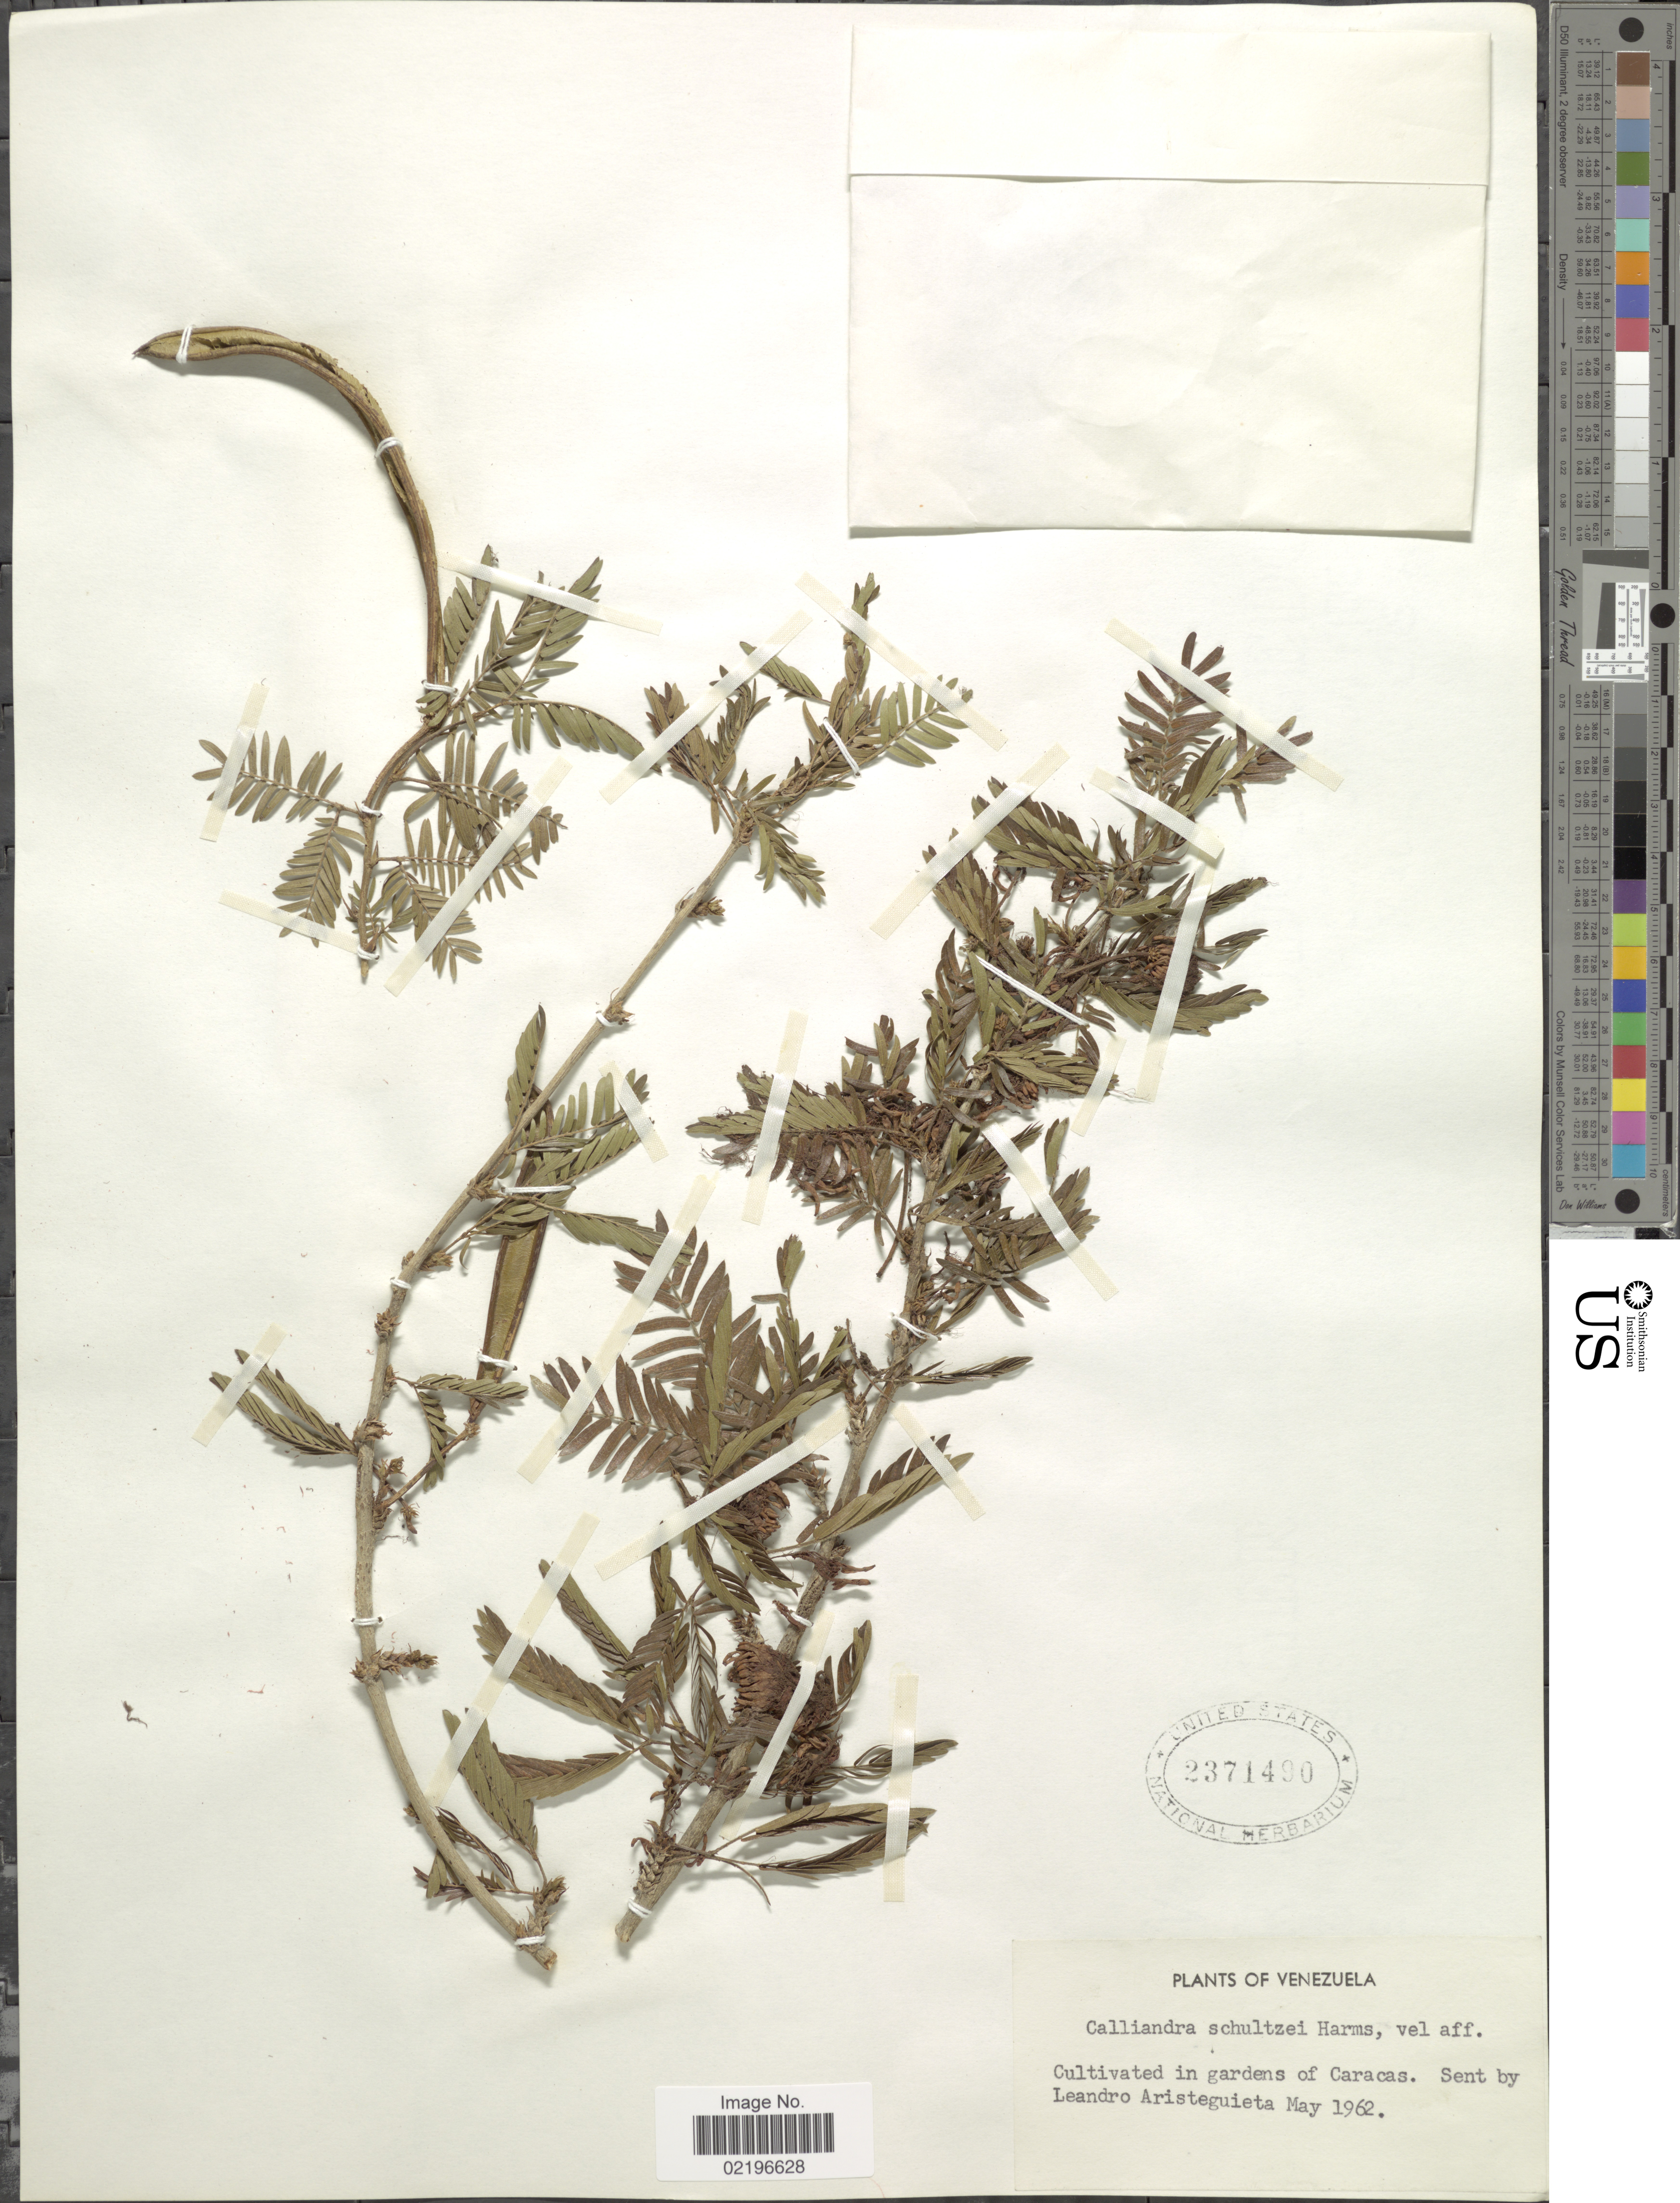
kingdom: Plantae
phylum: Tracheophyta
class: Magnoliopsida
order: Fabales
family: Fabaceae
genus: Calliandra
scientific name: Calliandra riparia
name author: Pittier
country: Venezuela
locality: Cultivated in gardens of Caracas.1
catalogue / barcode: US 2371490